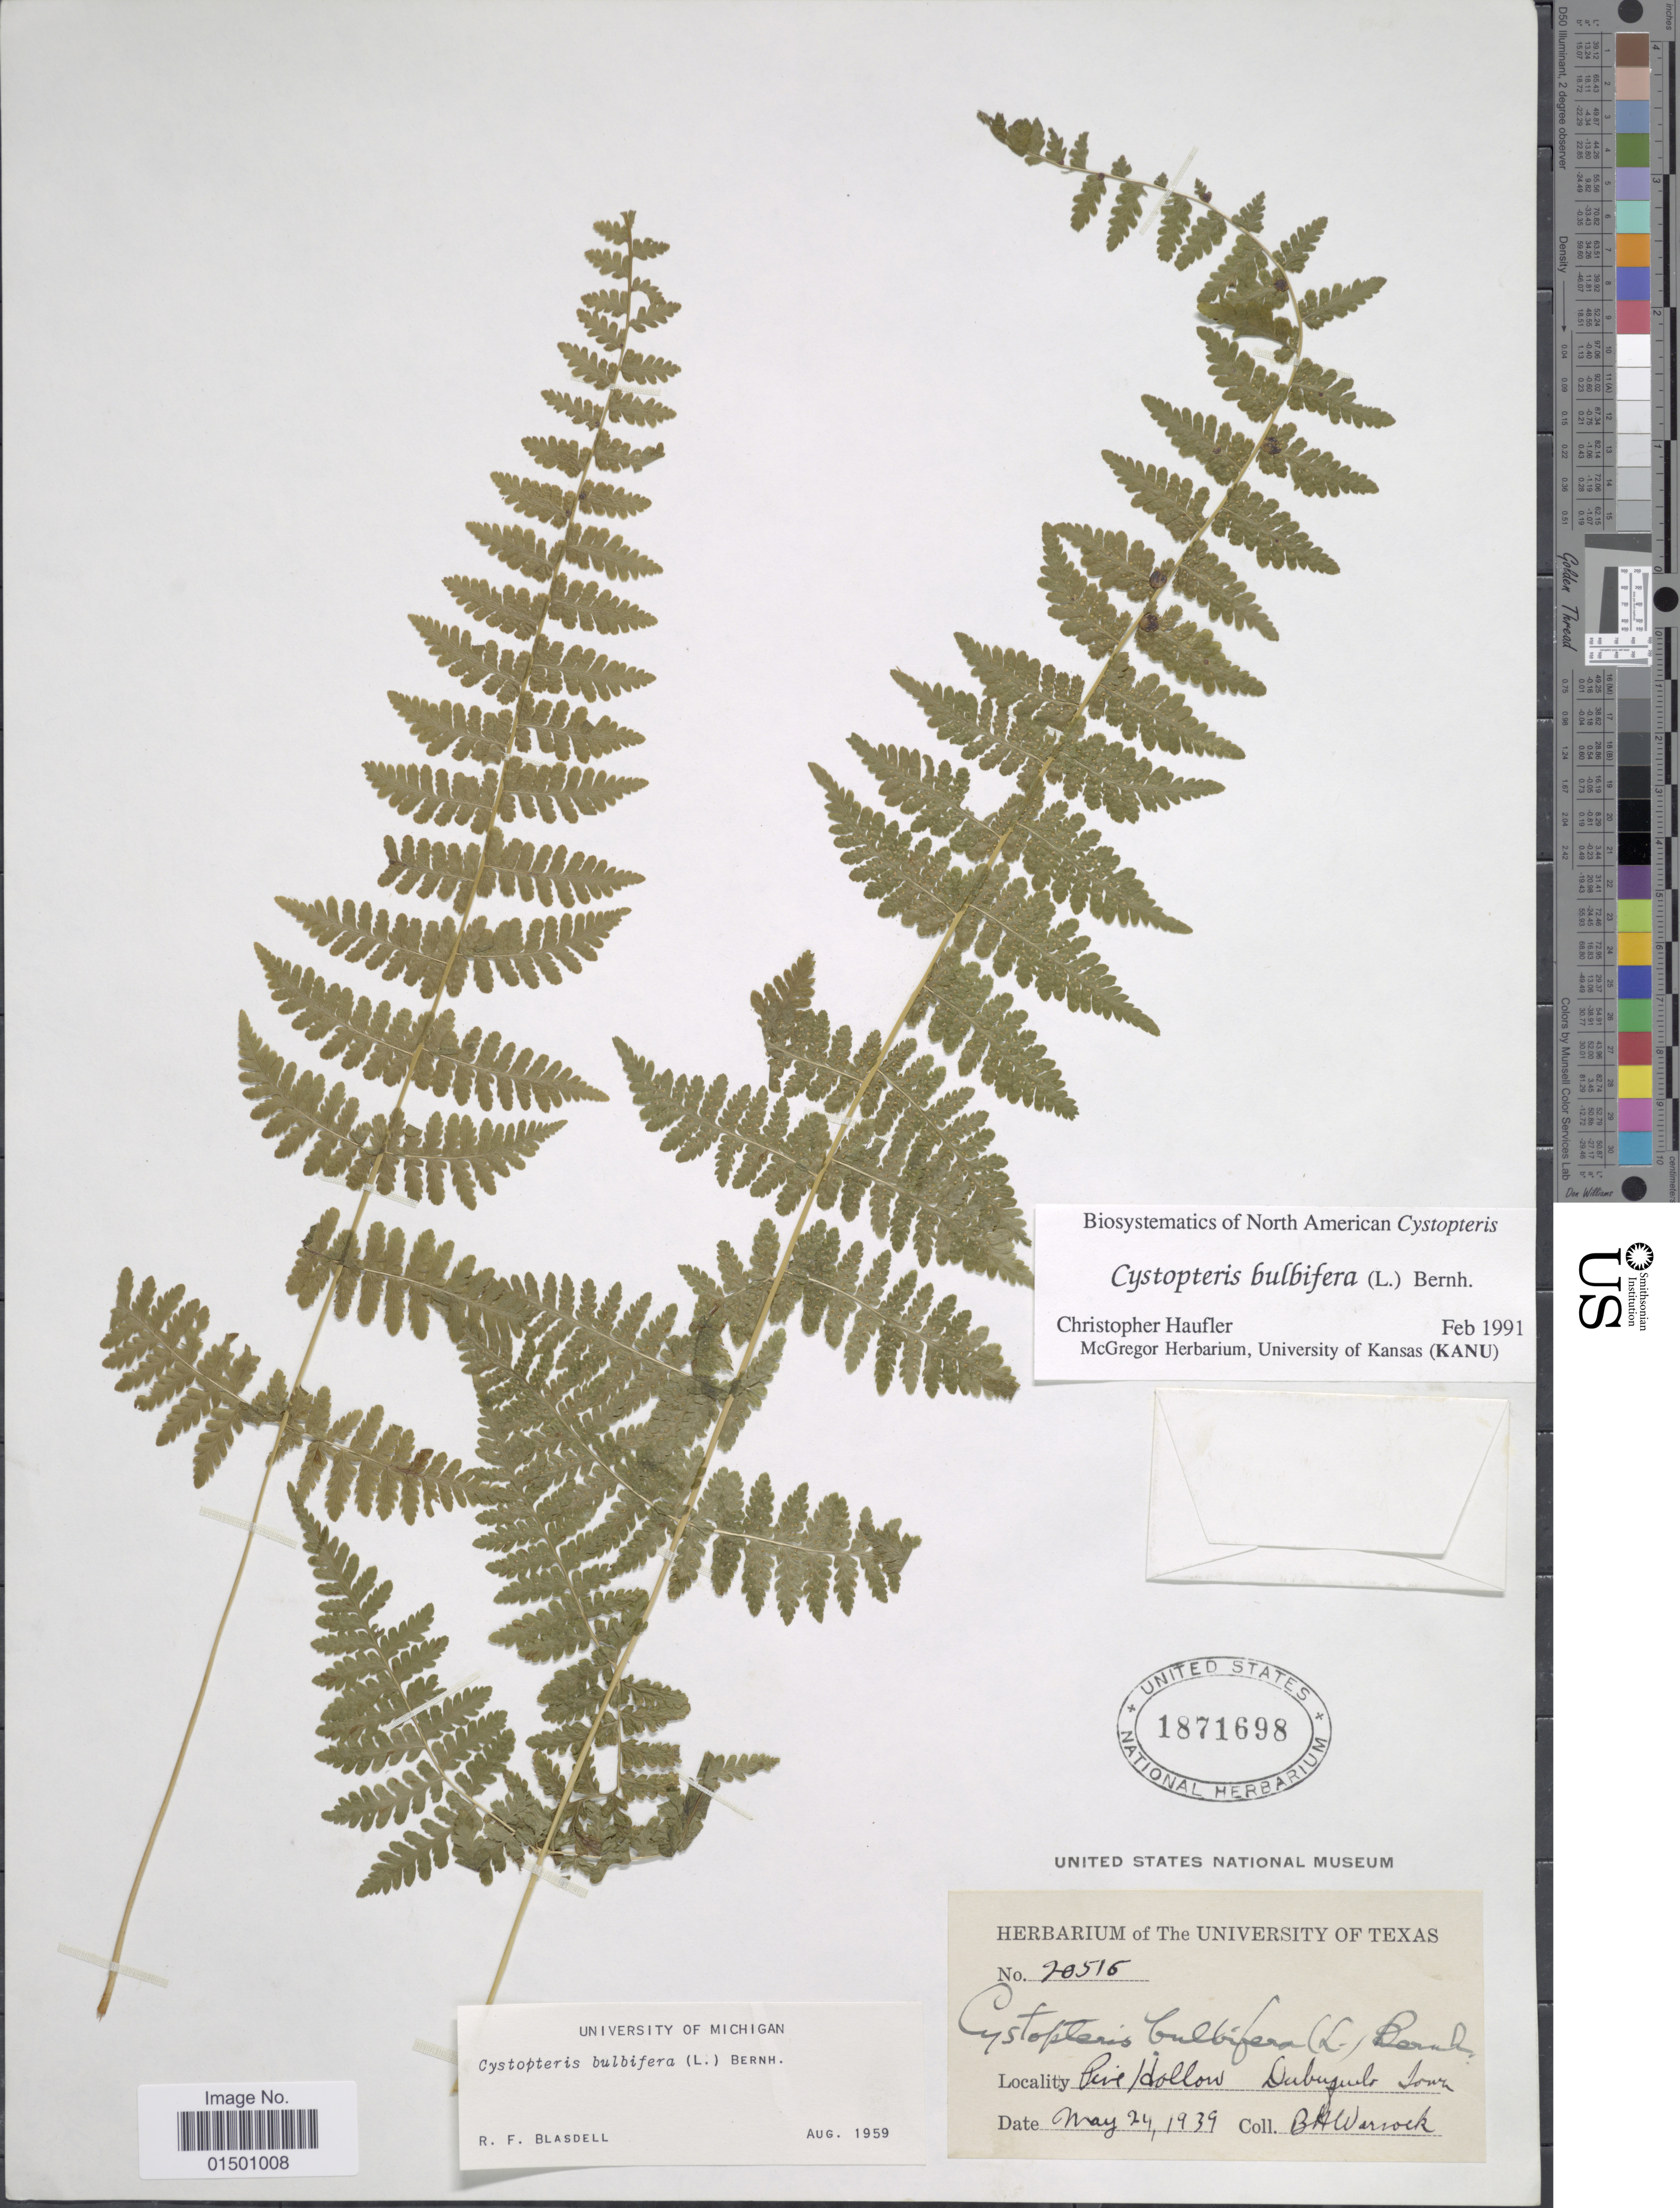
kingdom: Plantae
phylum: Tracheophyta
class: Polypodiopsida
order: Polypodiales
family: Cystopteridaceae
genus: Cystopteris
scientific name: Cystopteris bulbifera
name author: (L.) Bernh.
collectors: B. H. Warnock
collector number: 20516*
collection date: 1939-05-24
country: United States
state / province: Iowa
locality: Pine Hollow, Dubuque Co.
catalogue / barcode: US 1871698